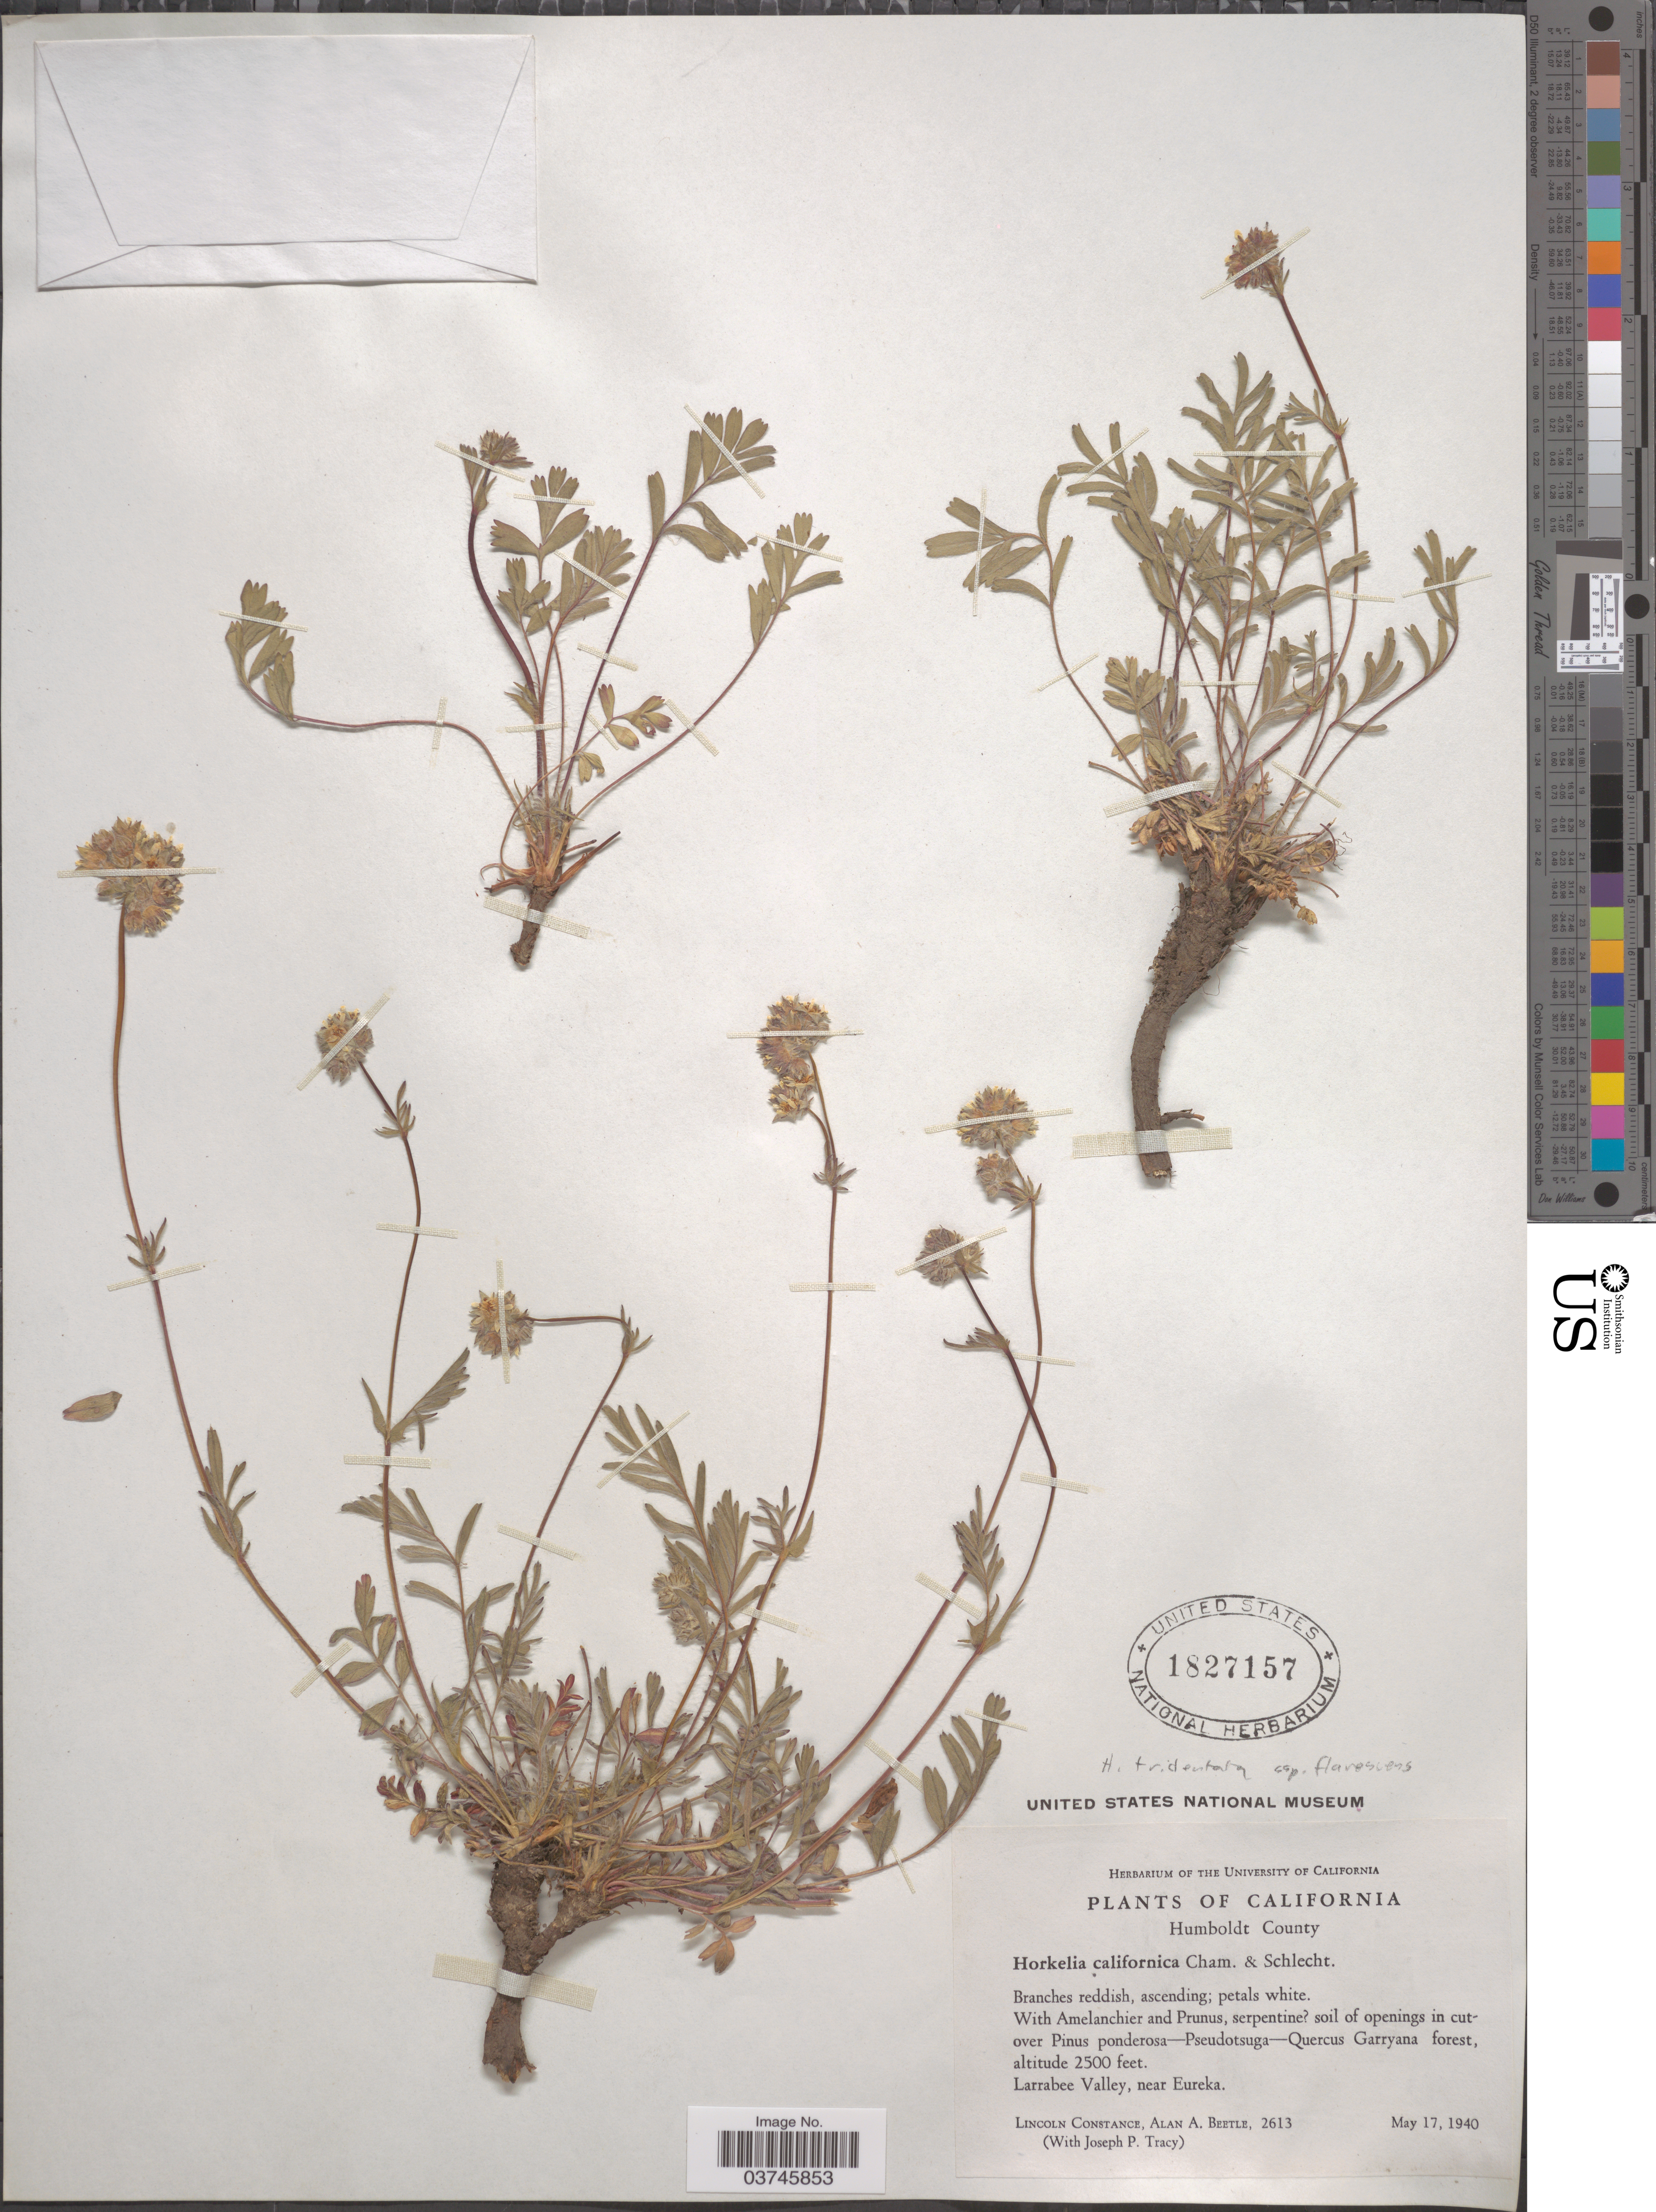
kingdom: Plantae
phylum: Tracheophyta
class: Magnoliopsida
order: Rosales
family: Rosaceae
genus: Potentilla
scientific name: Potentilla tilingii var. flavescens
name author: (Rydb.) J.T. Howell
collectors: L. Constance, A. A. Beetle & J. Tracy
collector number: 2613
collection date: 1940-05-17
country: United States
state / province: California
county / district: Humboldt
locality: Humboldt County. Larrabee Valley, near Eureka.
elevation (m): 762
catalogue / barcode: US 1827157